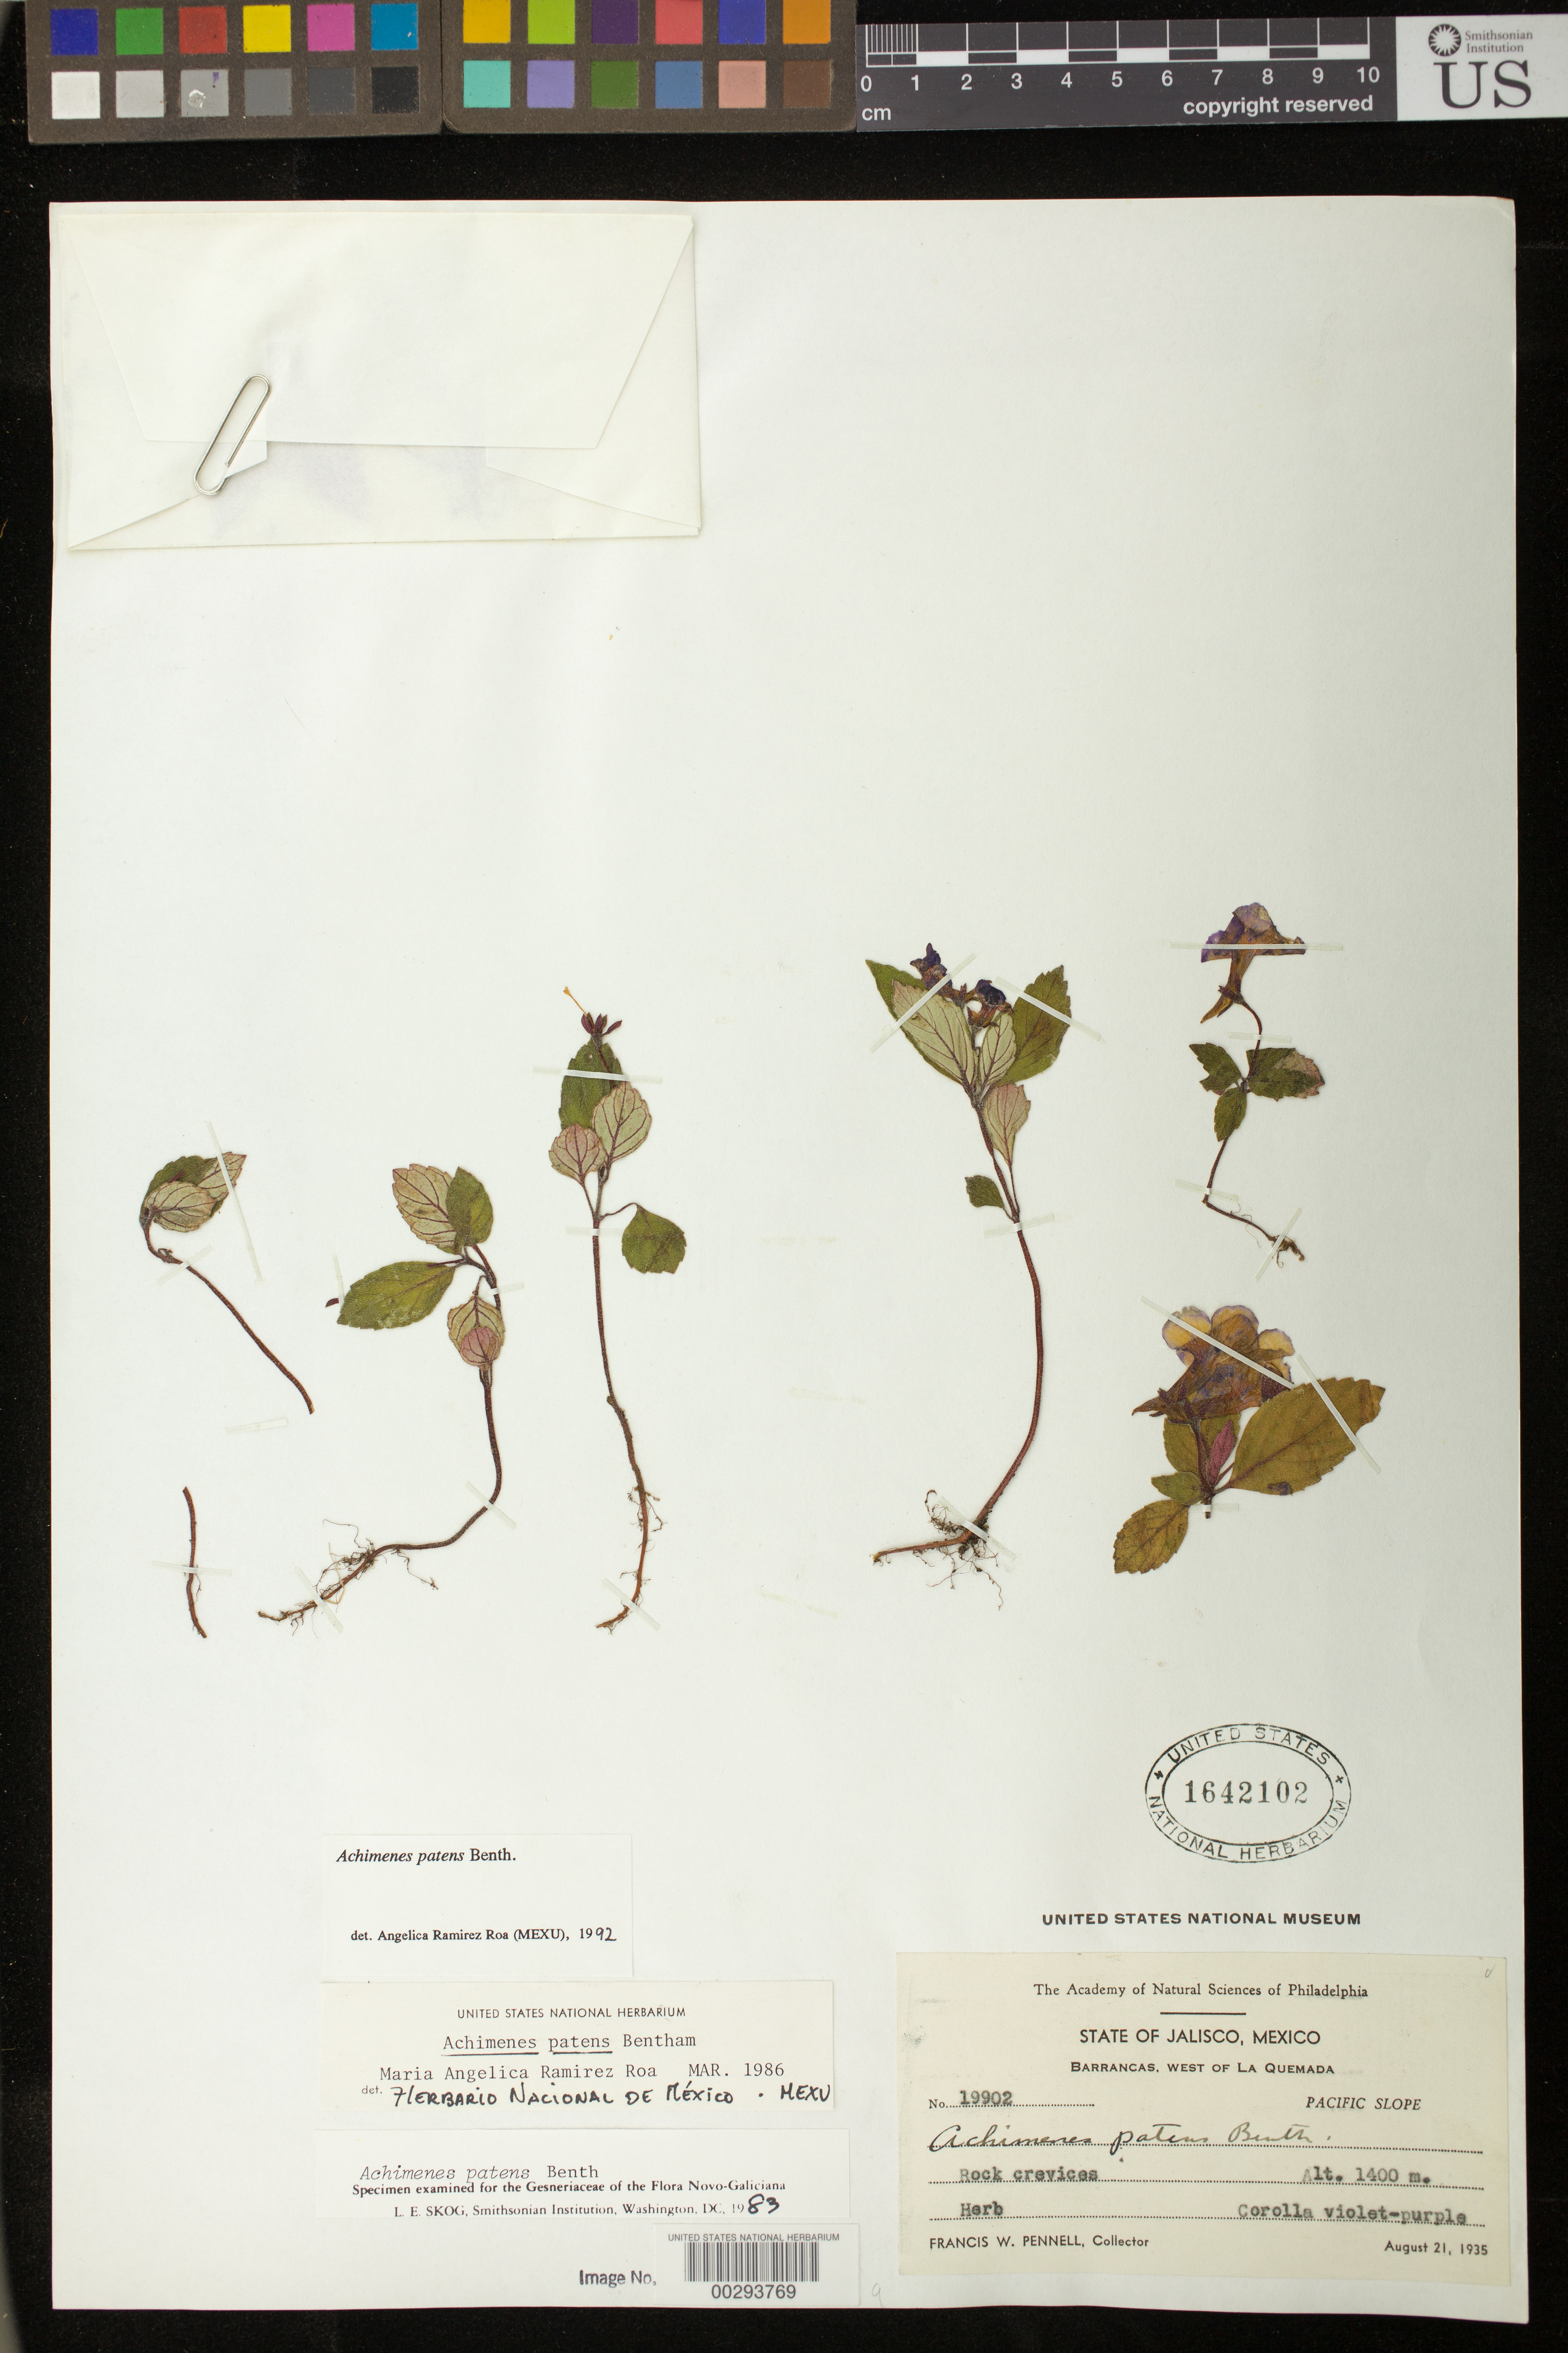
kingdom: Plantae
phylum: Tracheophyta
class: Magnoliopsida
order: Lamiales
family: Gesneriaceae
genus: Achimenes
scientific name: Achimenes patens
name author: Benth.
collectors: F. W. Pennell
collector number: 19902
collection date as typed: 21 Aug 1935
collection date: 1935-08-21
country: Mexico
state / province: Jalisco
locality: Barrancas, W of La Quemada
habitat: Rock crevices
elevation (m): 1400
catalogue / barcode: US 1642102